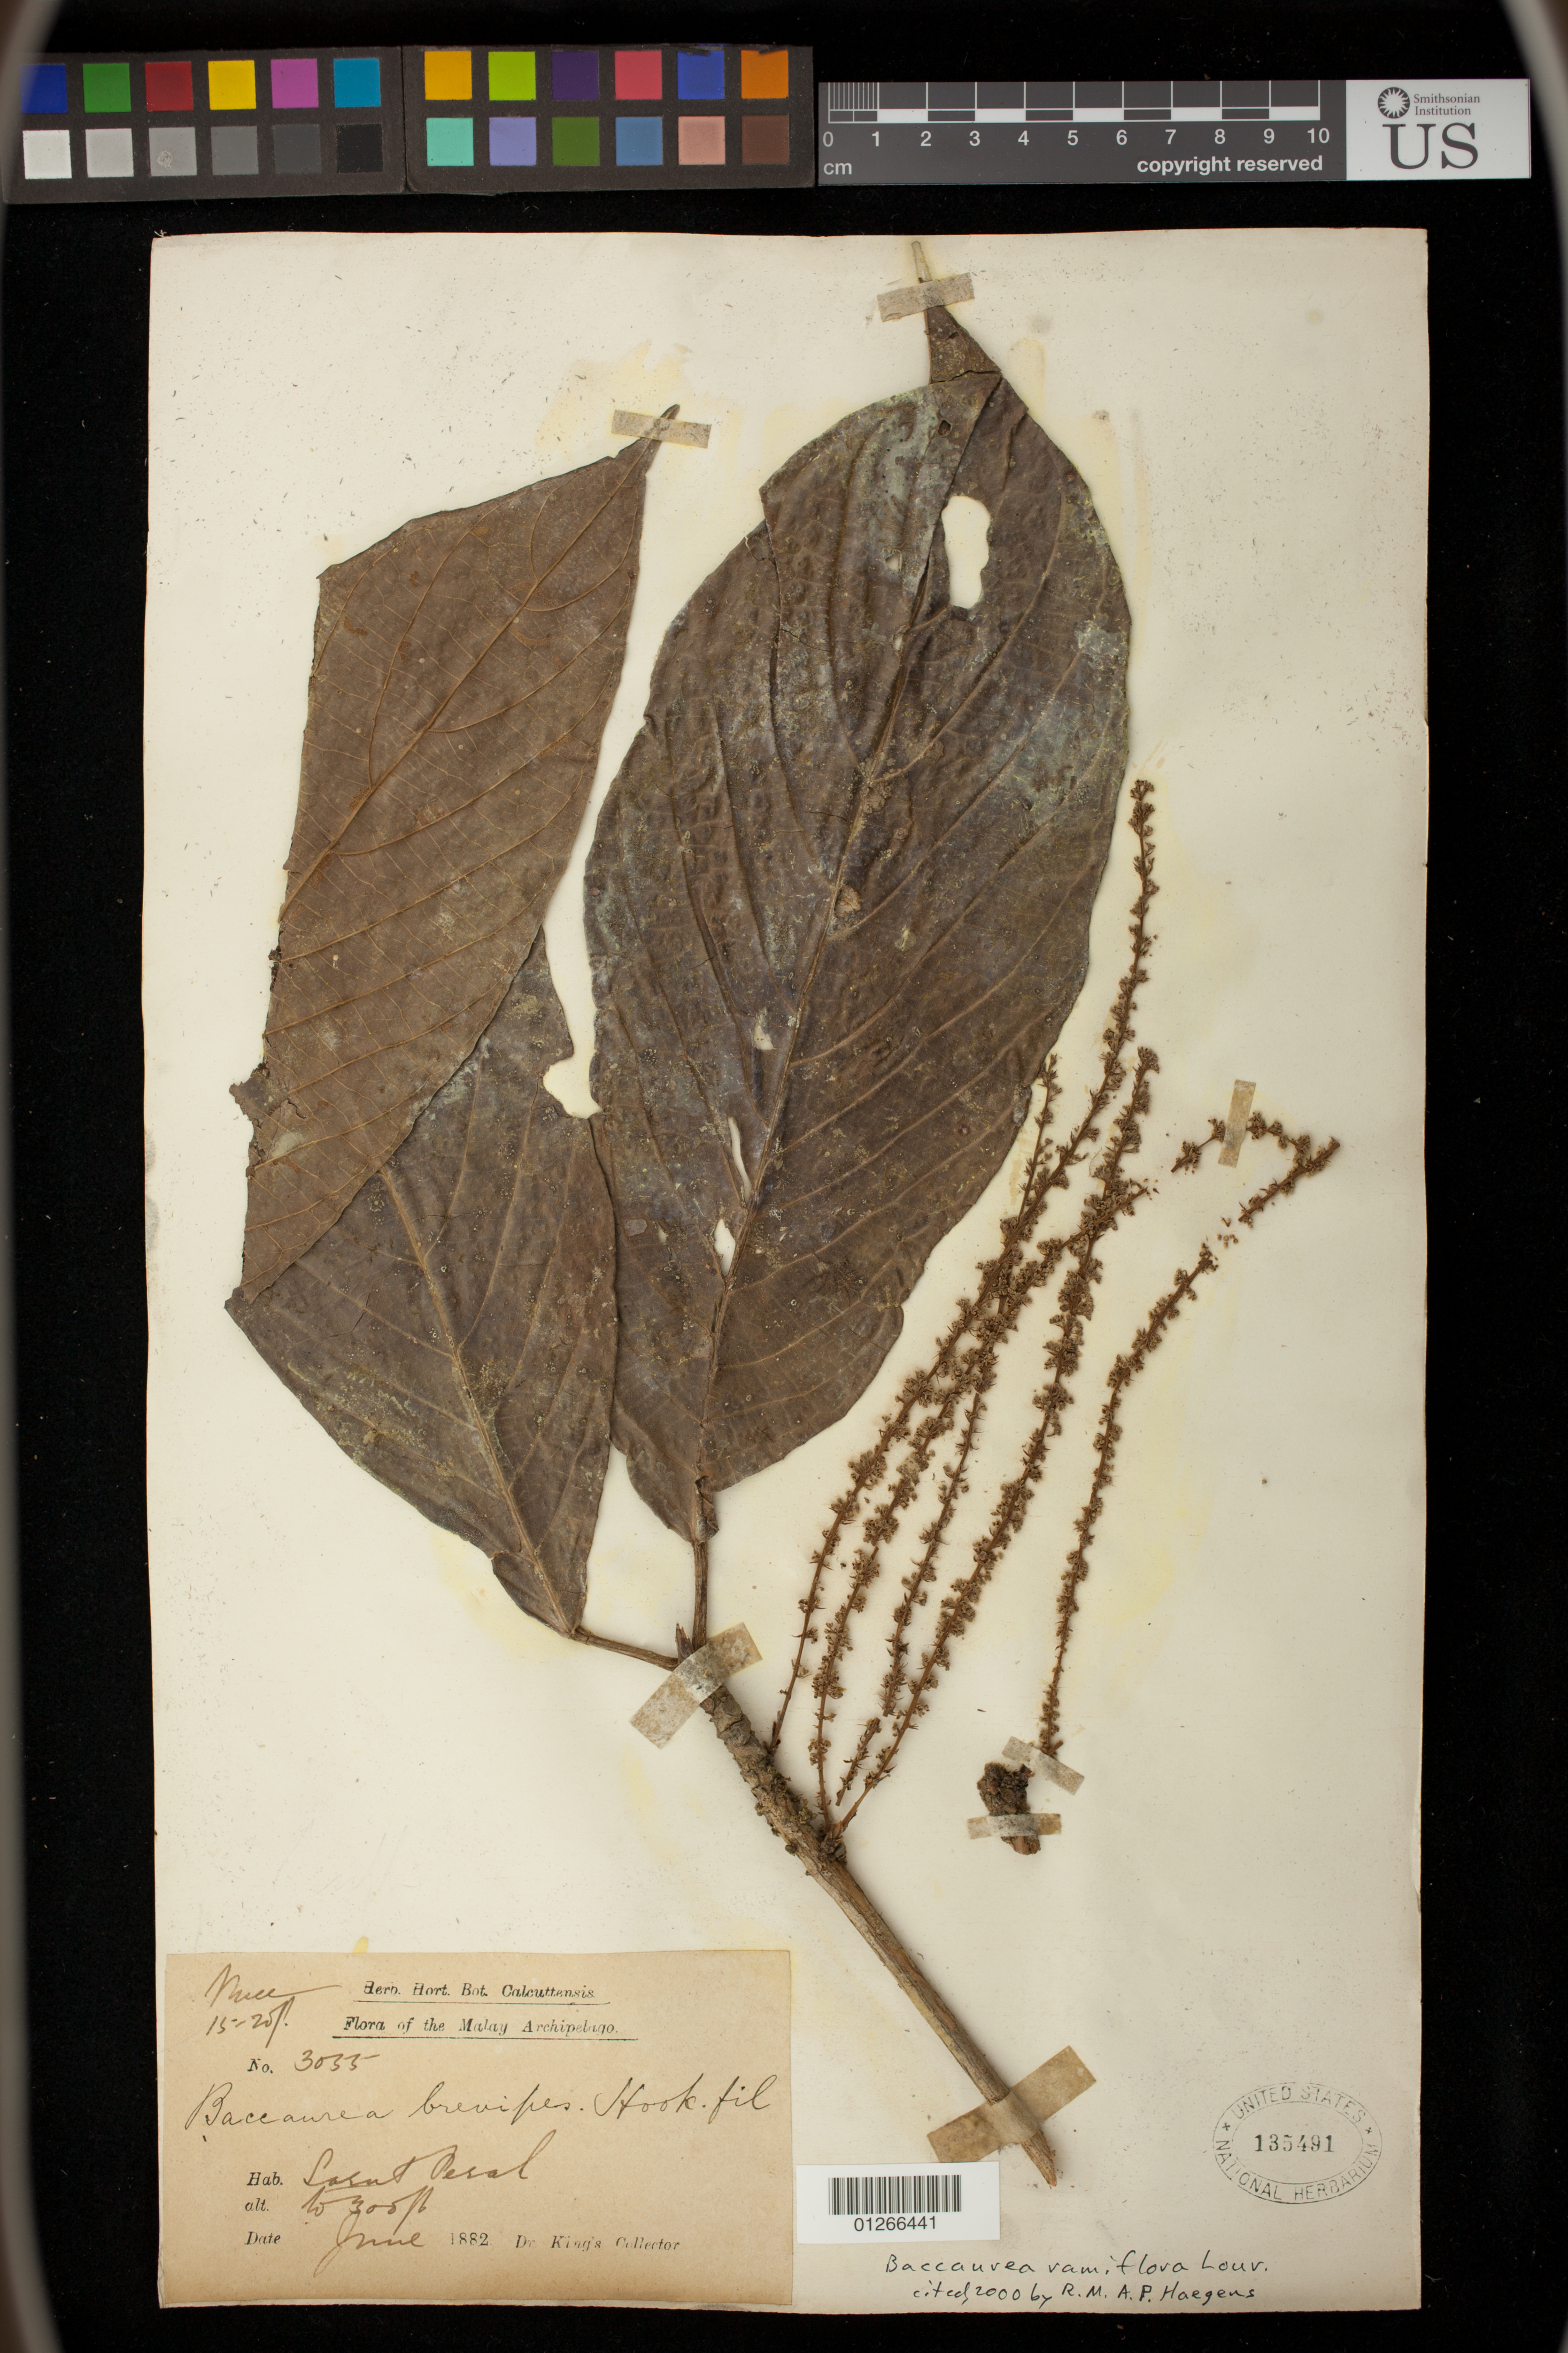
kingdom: Plantae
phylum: Tracheophyta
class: Magnoliopsida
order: Malpighiales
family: Phyllanthaceae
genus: Baccaurea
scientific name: Baccaurea ramiflora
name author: Lour.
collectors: Dr. King's collector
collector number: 3055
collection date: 1882-06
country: Malaysia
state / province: Perak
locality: Malay Archipelago. Larut.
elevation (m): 0